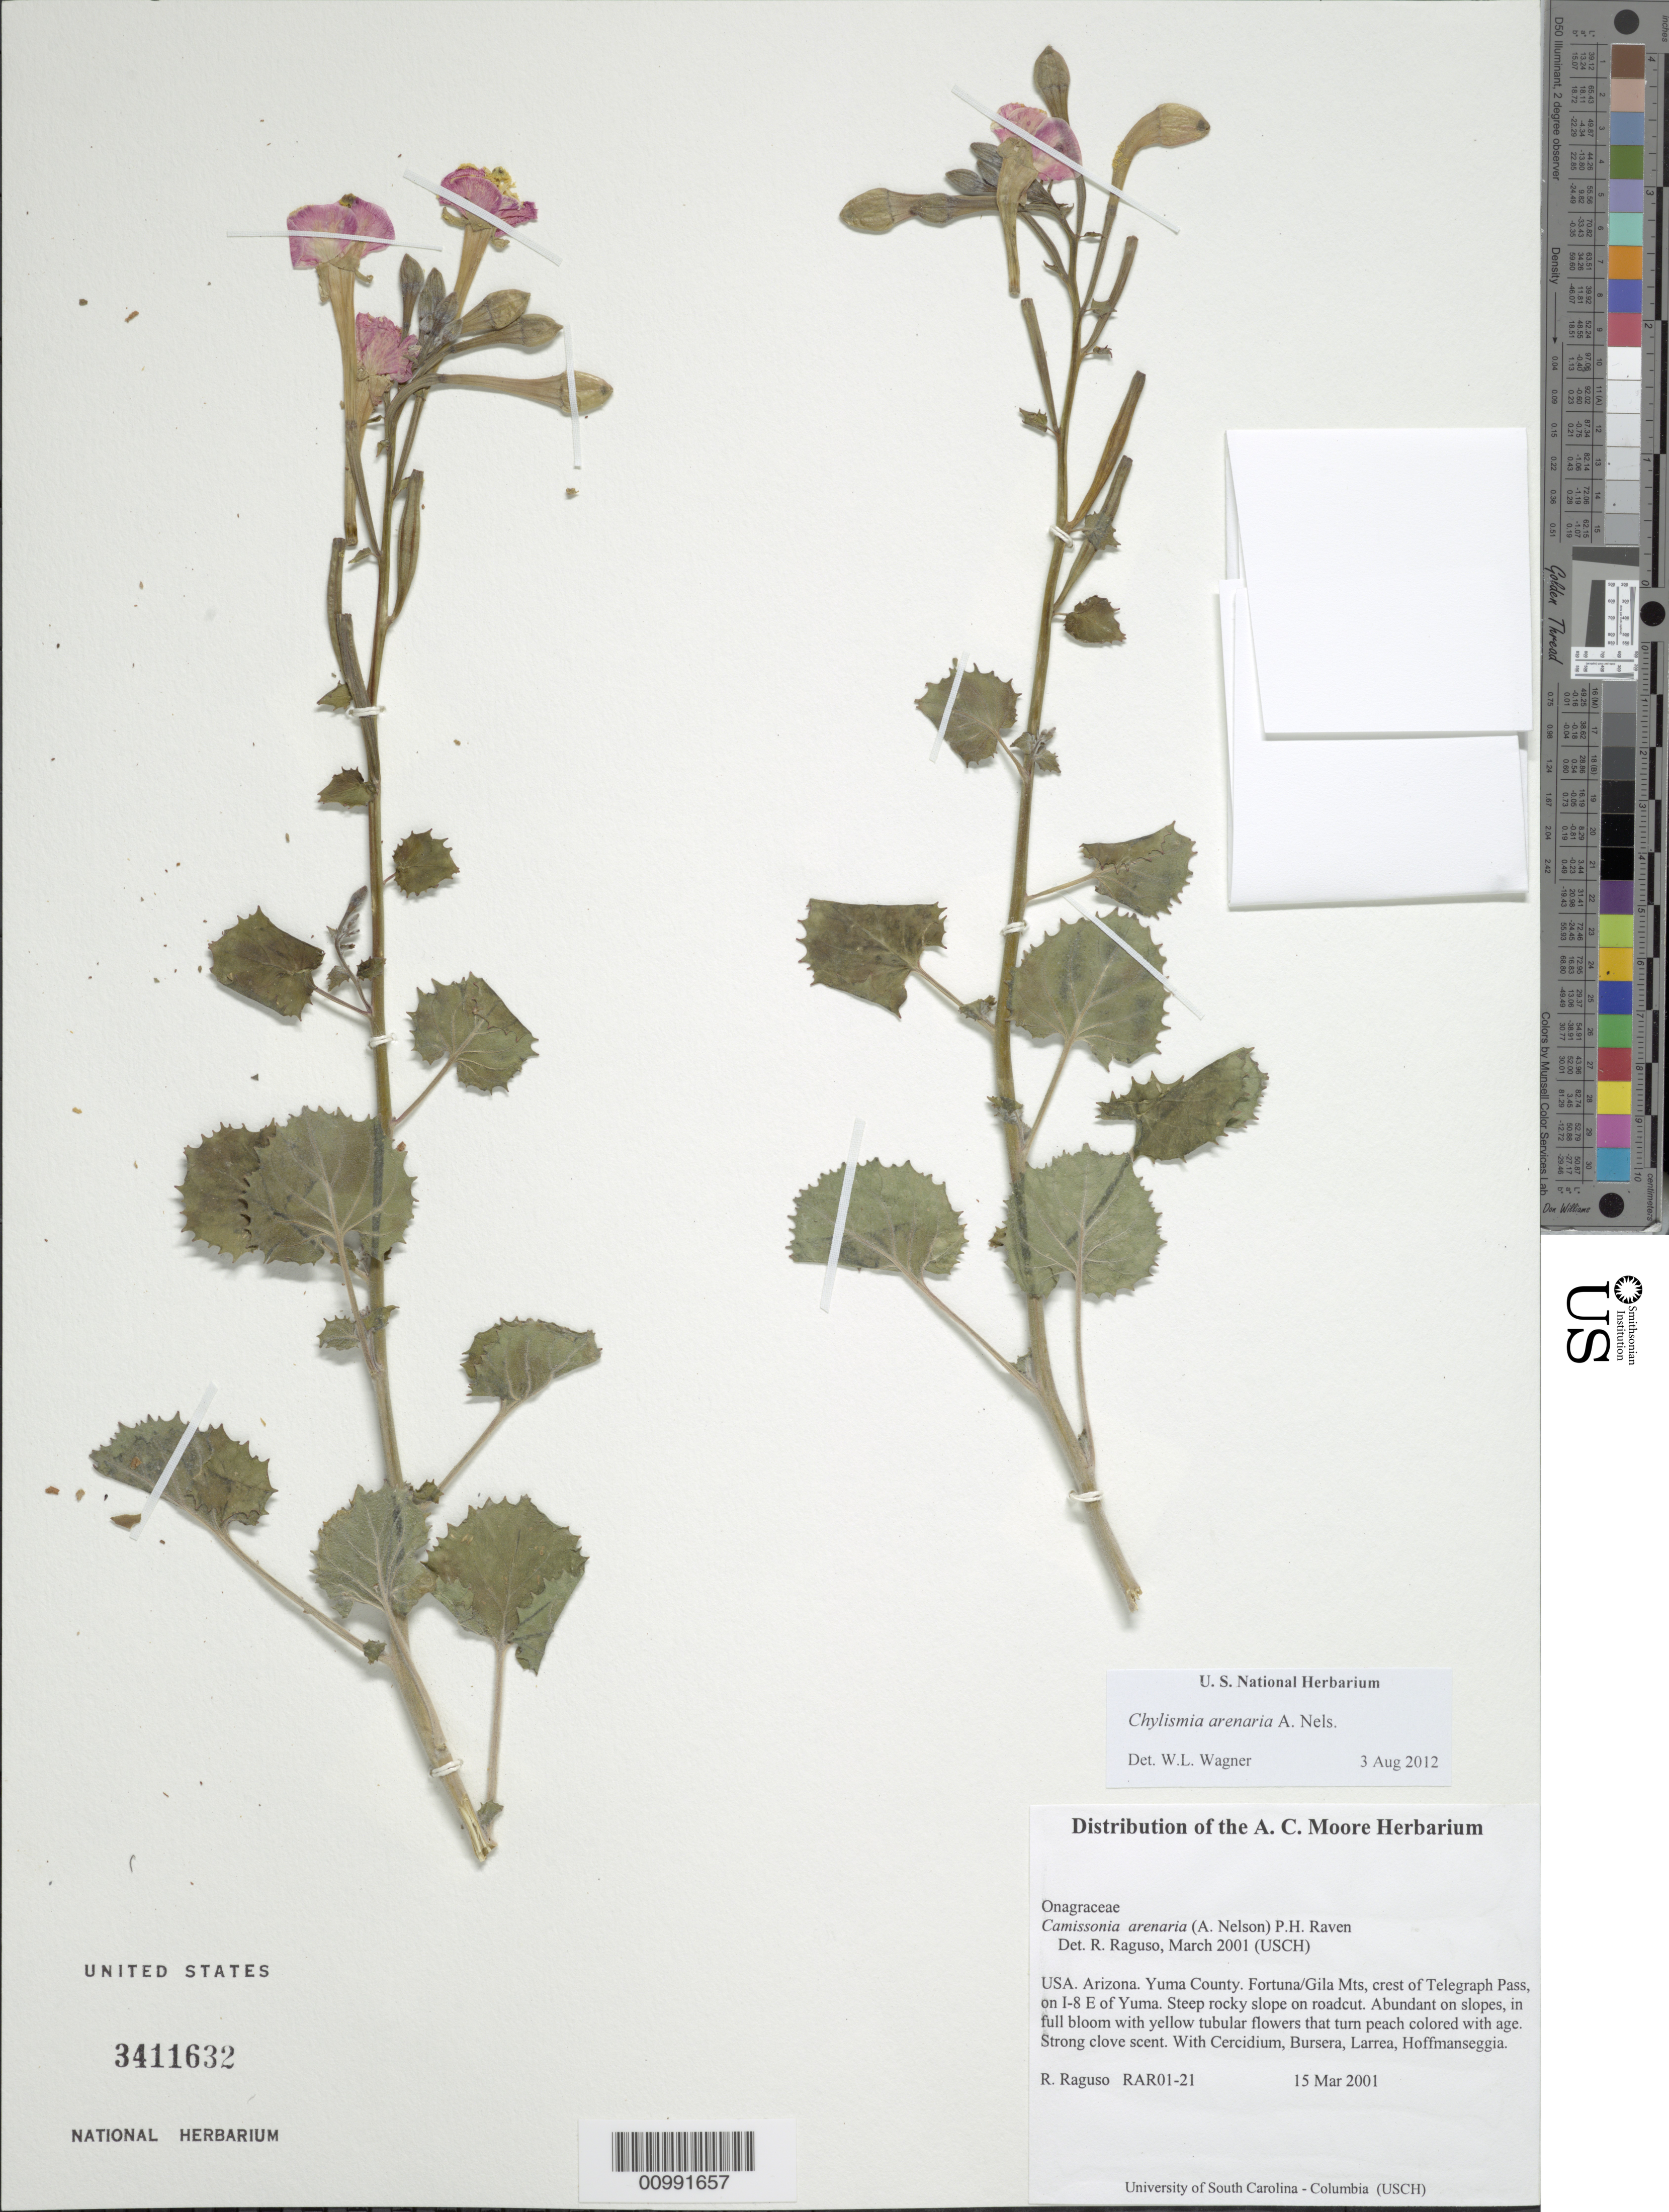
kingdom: Plantae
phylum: Tracheophyta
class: Magnoliopsida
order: Myrtales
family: Onagraceae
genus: Chylismia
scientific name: Chylismia arenaria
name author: A. Nelson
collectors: R. Raguso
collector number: RAR01-21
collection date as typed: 15 Mar 2001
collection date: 2001-03-15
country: United States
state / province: Arizona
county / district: Yuma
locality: Fortuna/Gila Mountains, crest of Telegraph Pass on I-8 east of Tuma. Steep rocky slope on roadcut.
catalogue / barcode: US 3411632